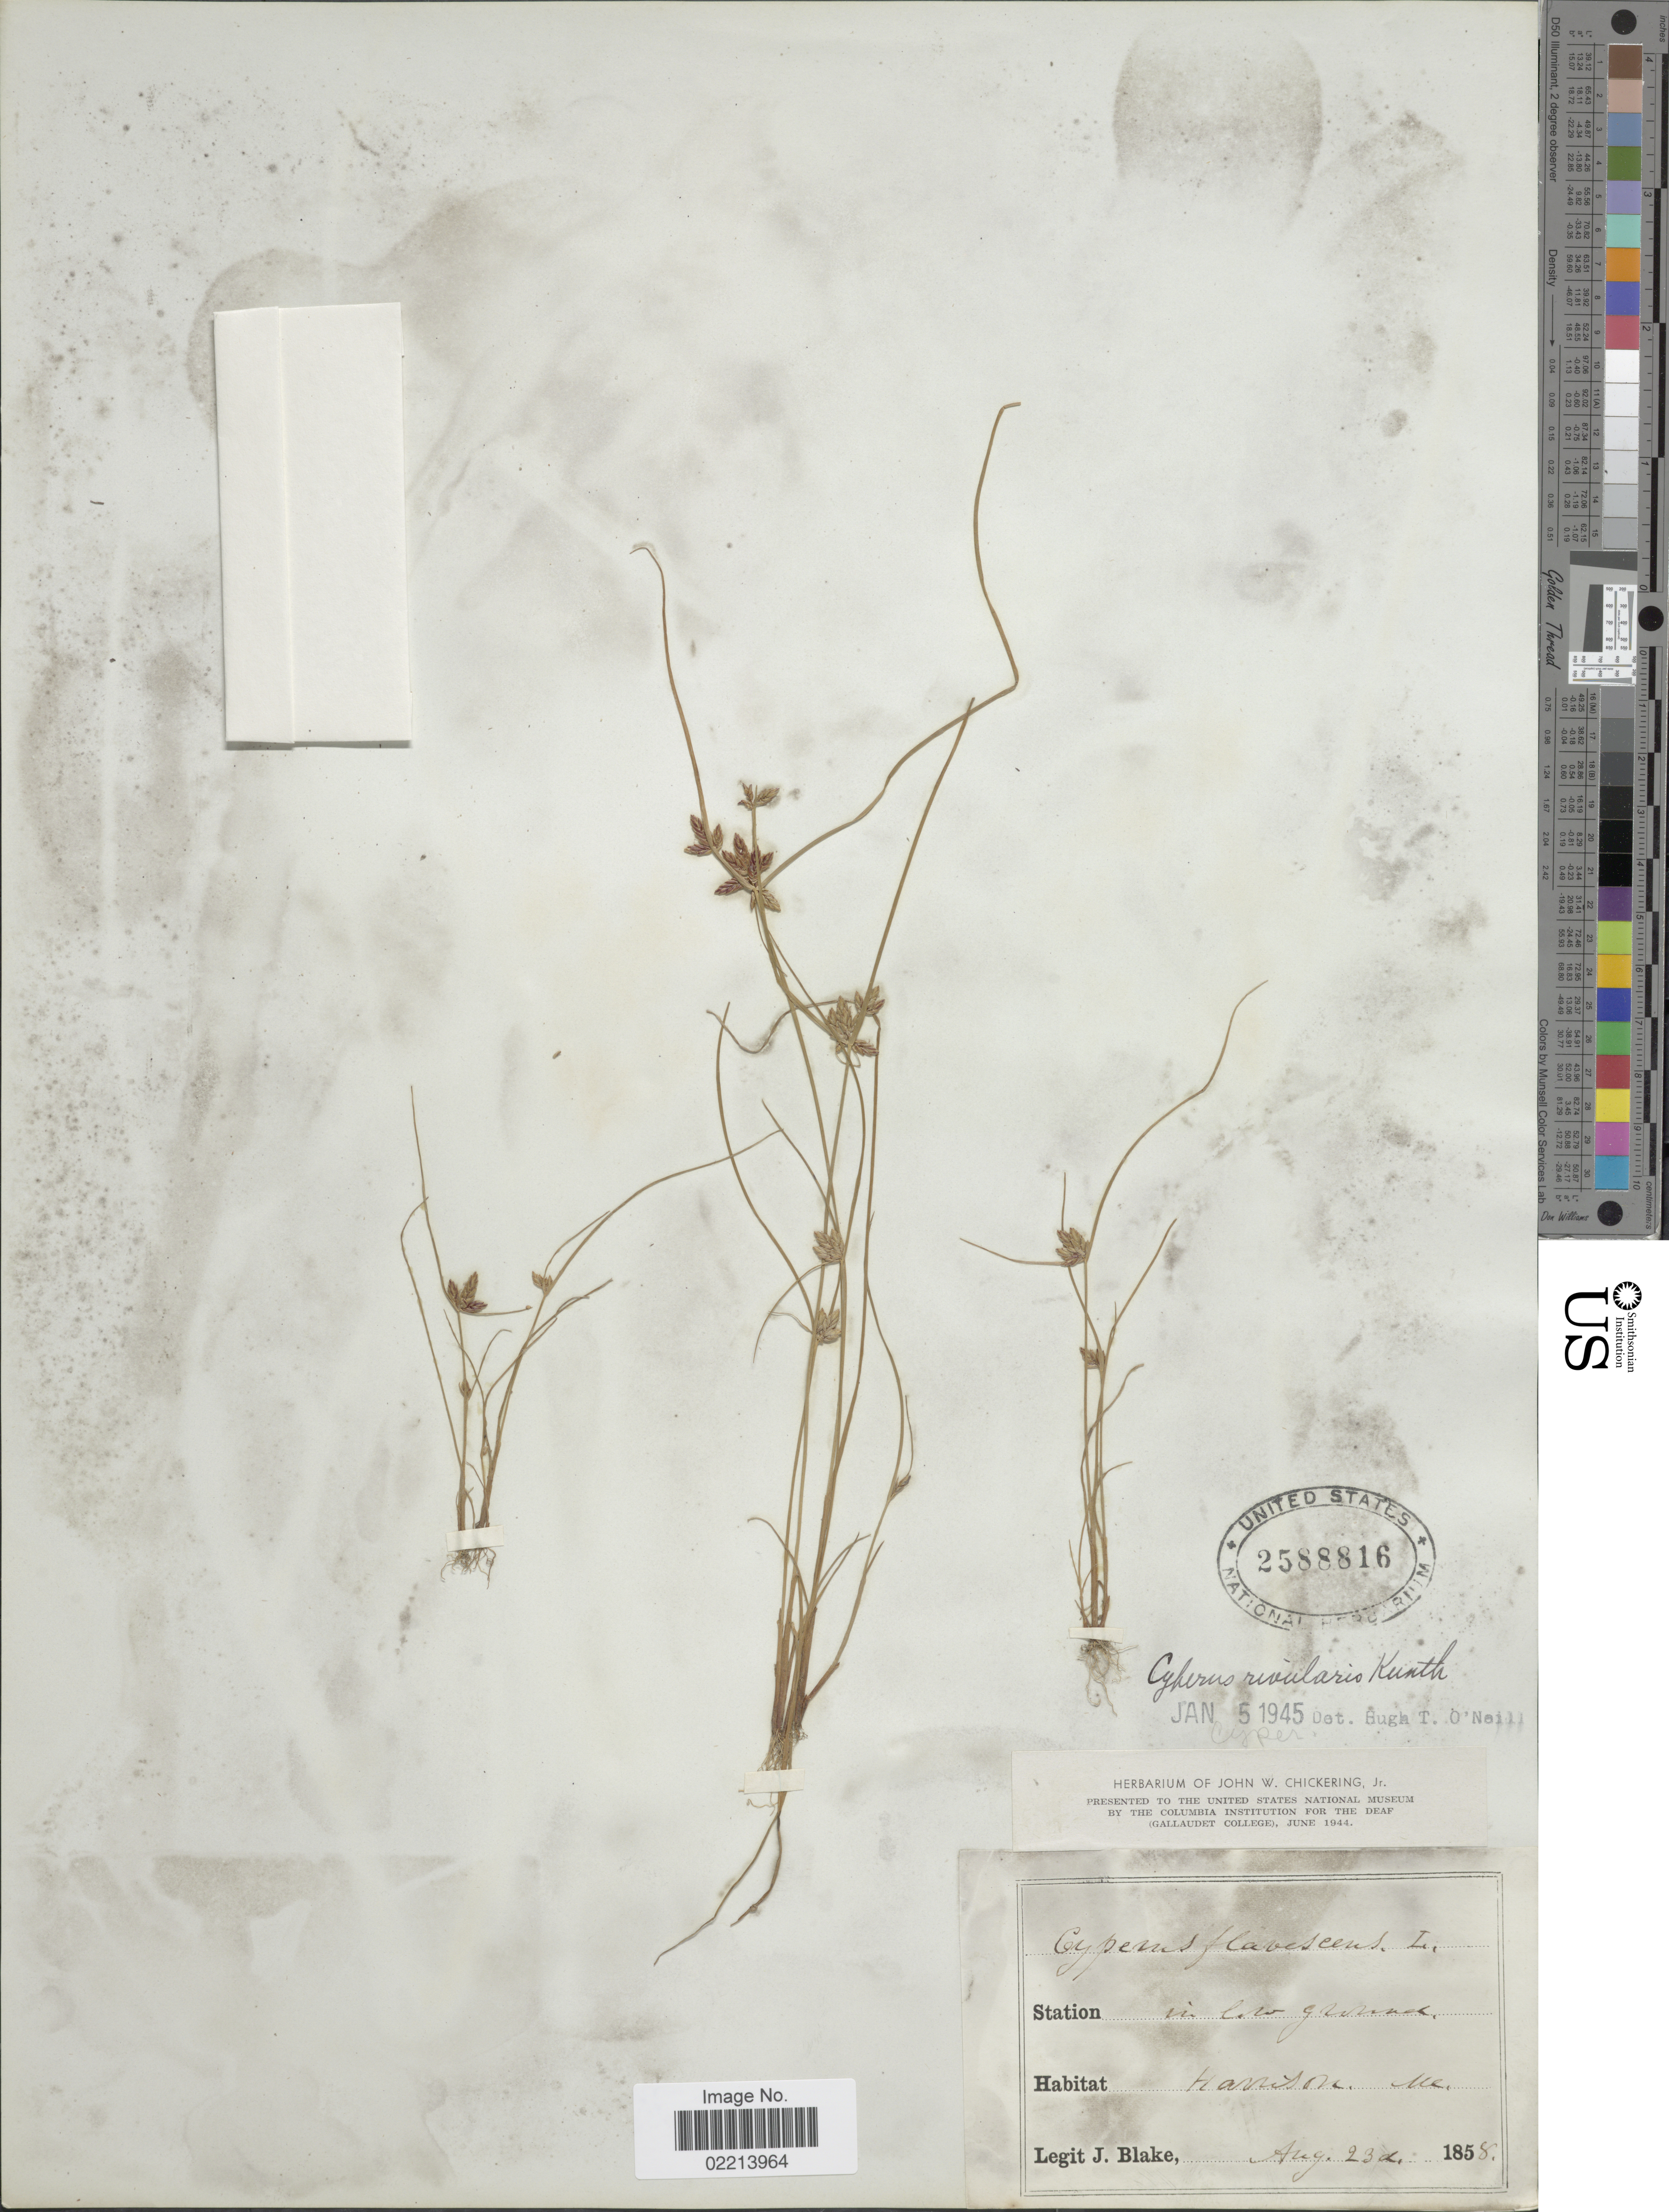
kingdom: Plantae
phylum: Tracheophyta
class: Liliopsida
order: Poales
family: Cyperaceae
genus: Cyperus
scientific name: Cyperus bipartitus Torr.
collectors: J. Blake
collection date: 1858-08-23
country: United States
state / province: Maine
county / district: Cumberland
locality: Harrison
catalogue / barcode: US 2588816